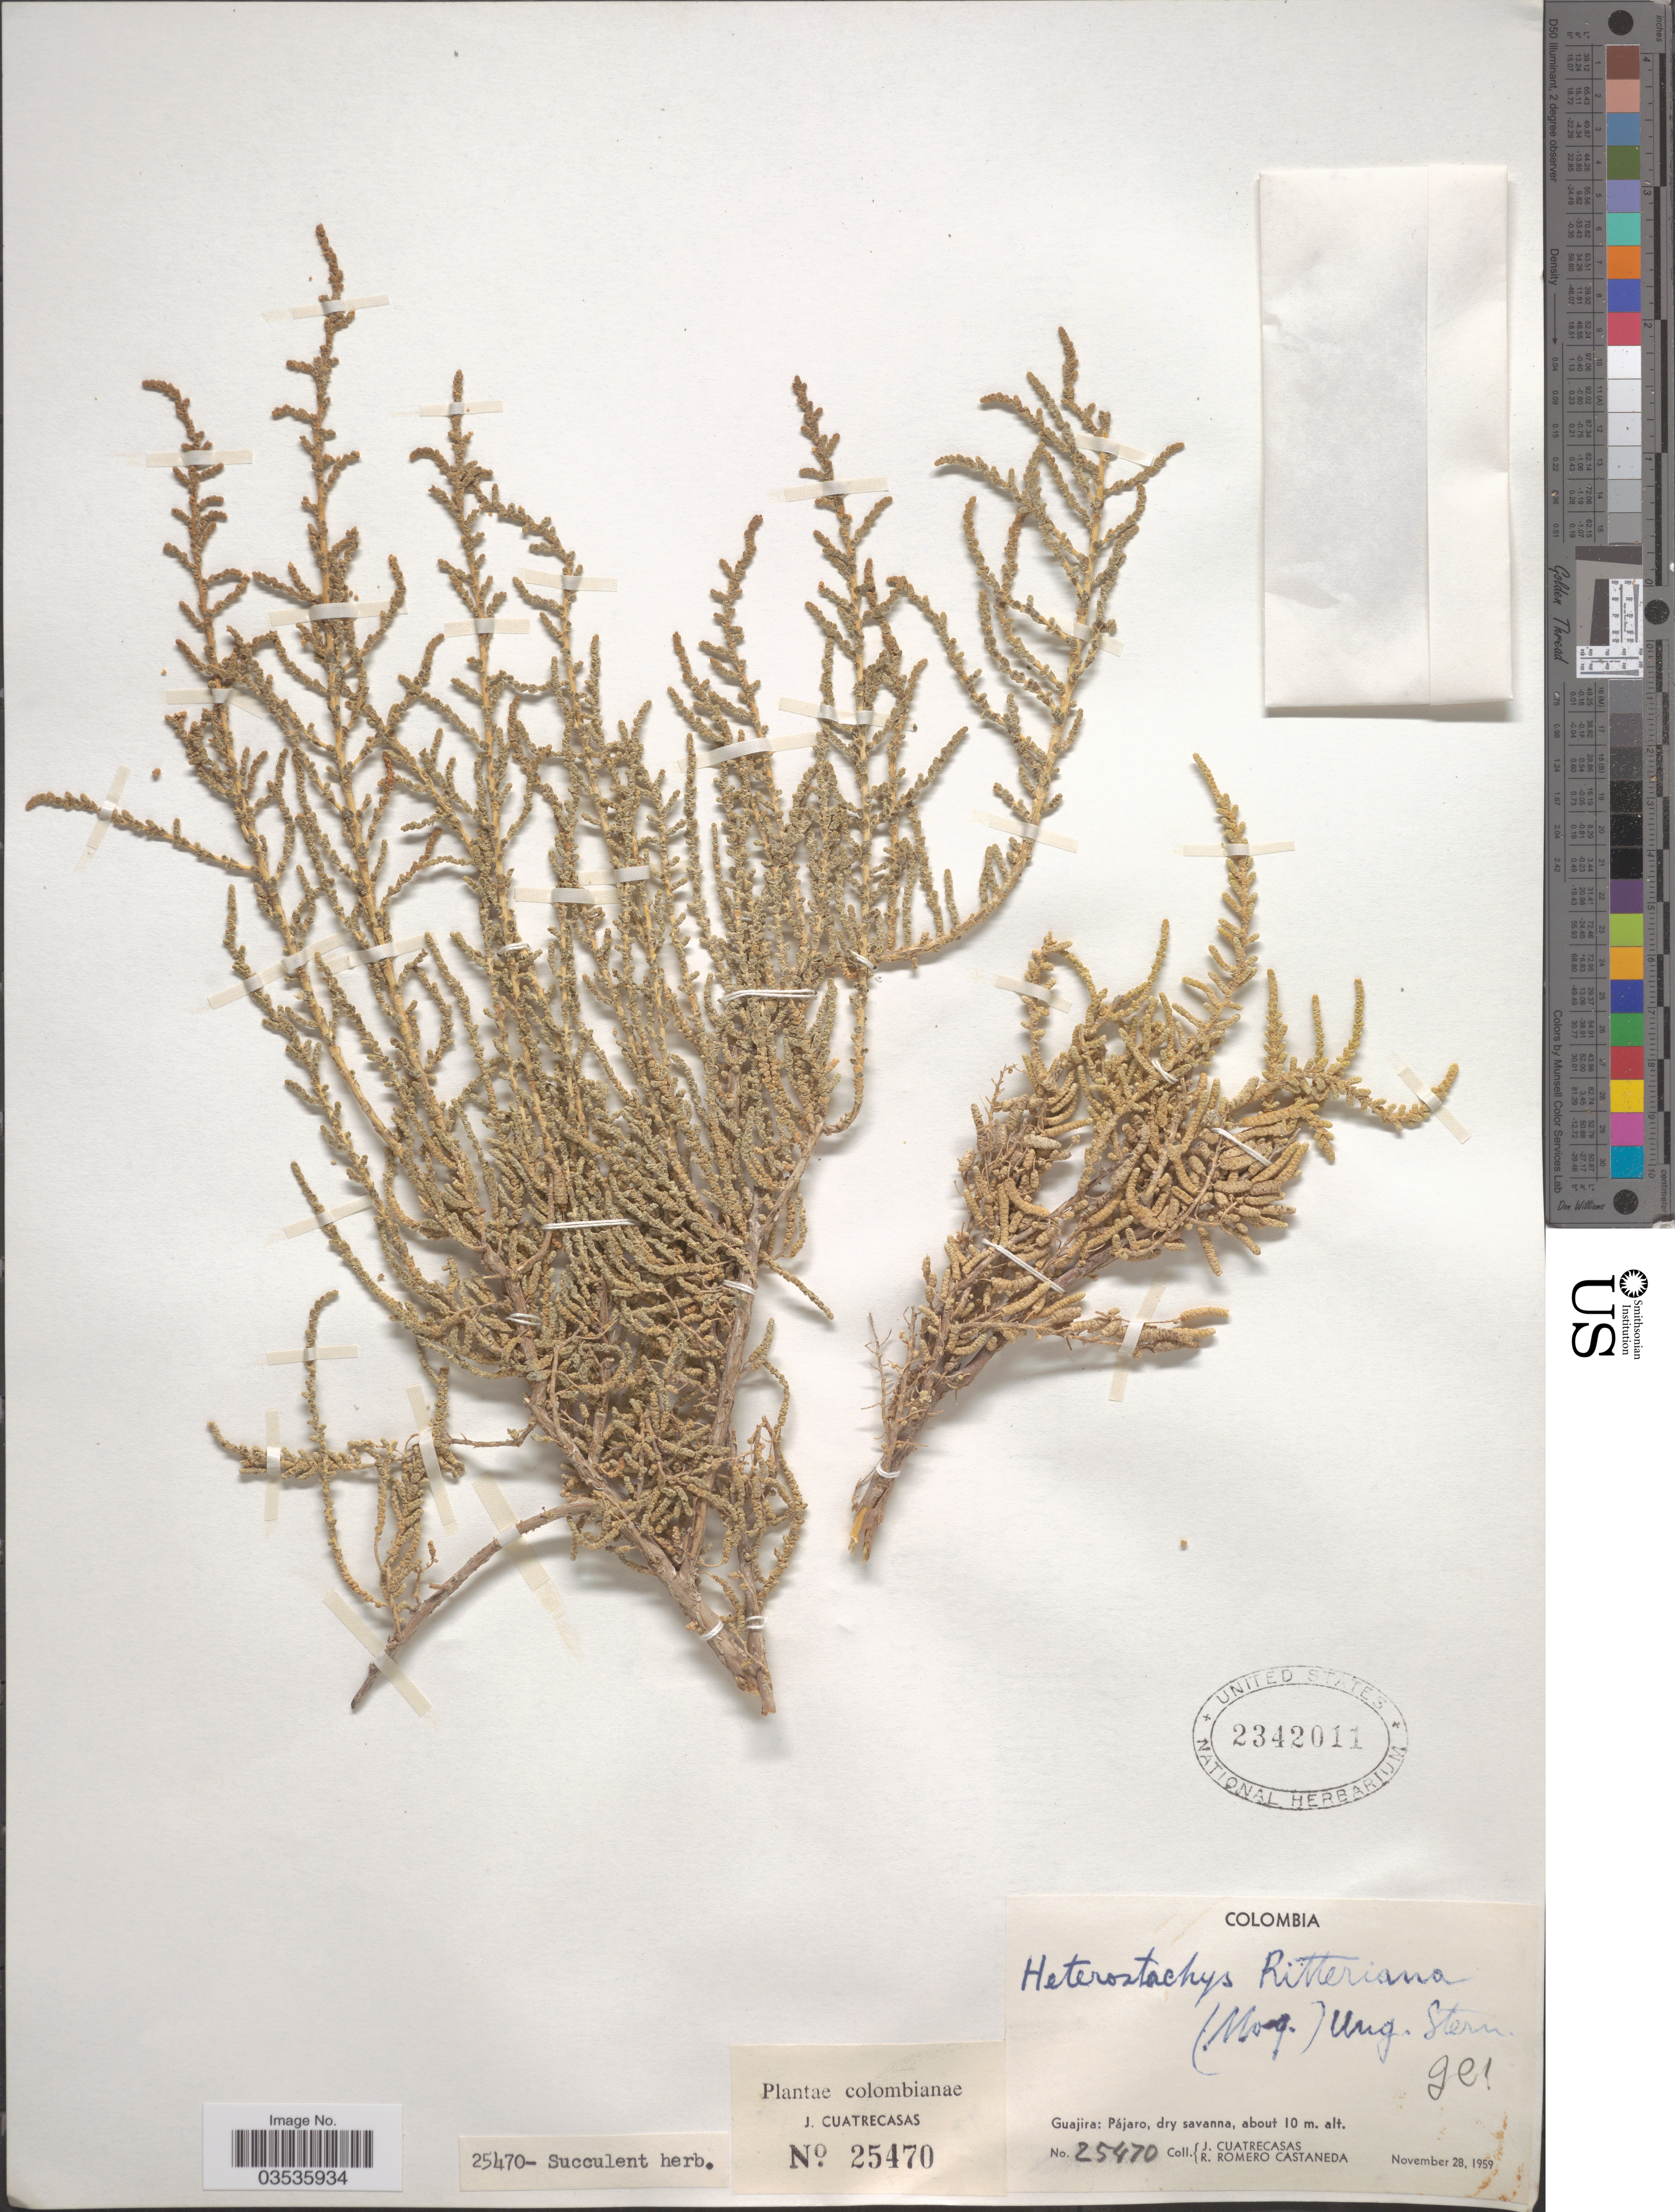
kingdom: Plantae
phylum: Tracheophyta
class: Magnoliopsida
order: Caryophyllales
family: Amaranthaceae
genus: Heterostachys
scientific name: Heterostachys ritteriana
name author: (Moq.) Ung.-Sternb.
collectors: J. Cuatrecasas & R. Romero Castañeda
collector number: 25470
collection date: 1959-11-28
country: Colombia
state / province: La Guajira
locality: Guajira: Pájaro.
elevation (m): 10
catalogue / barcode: US 2342011